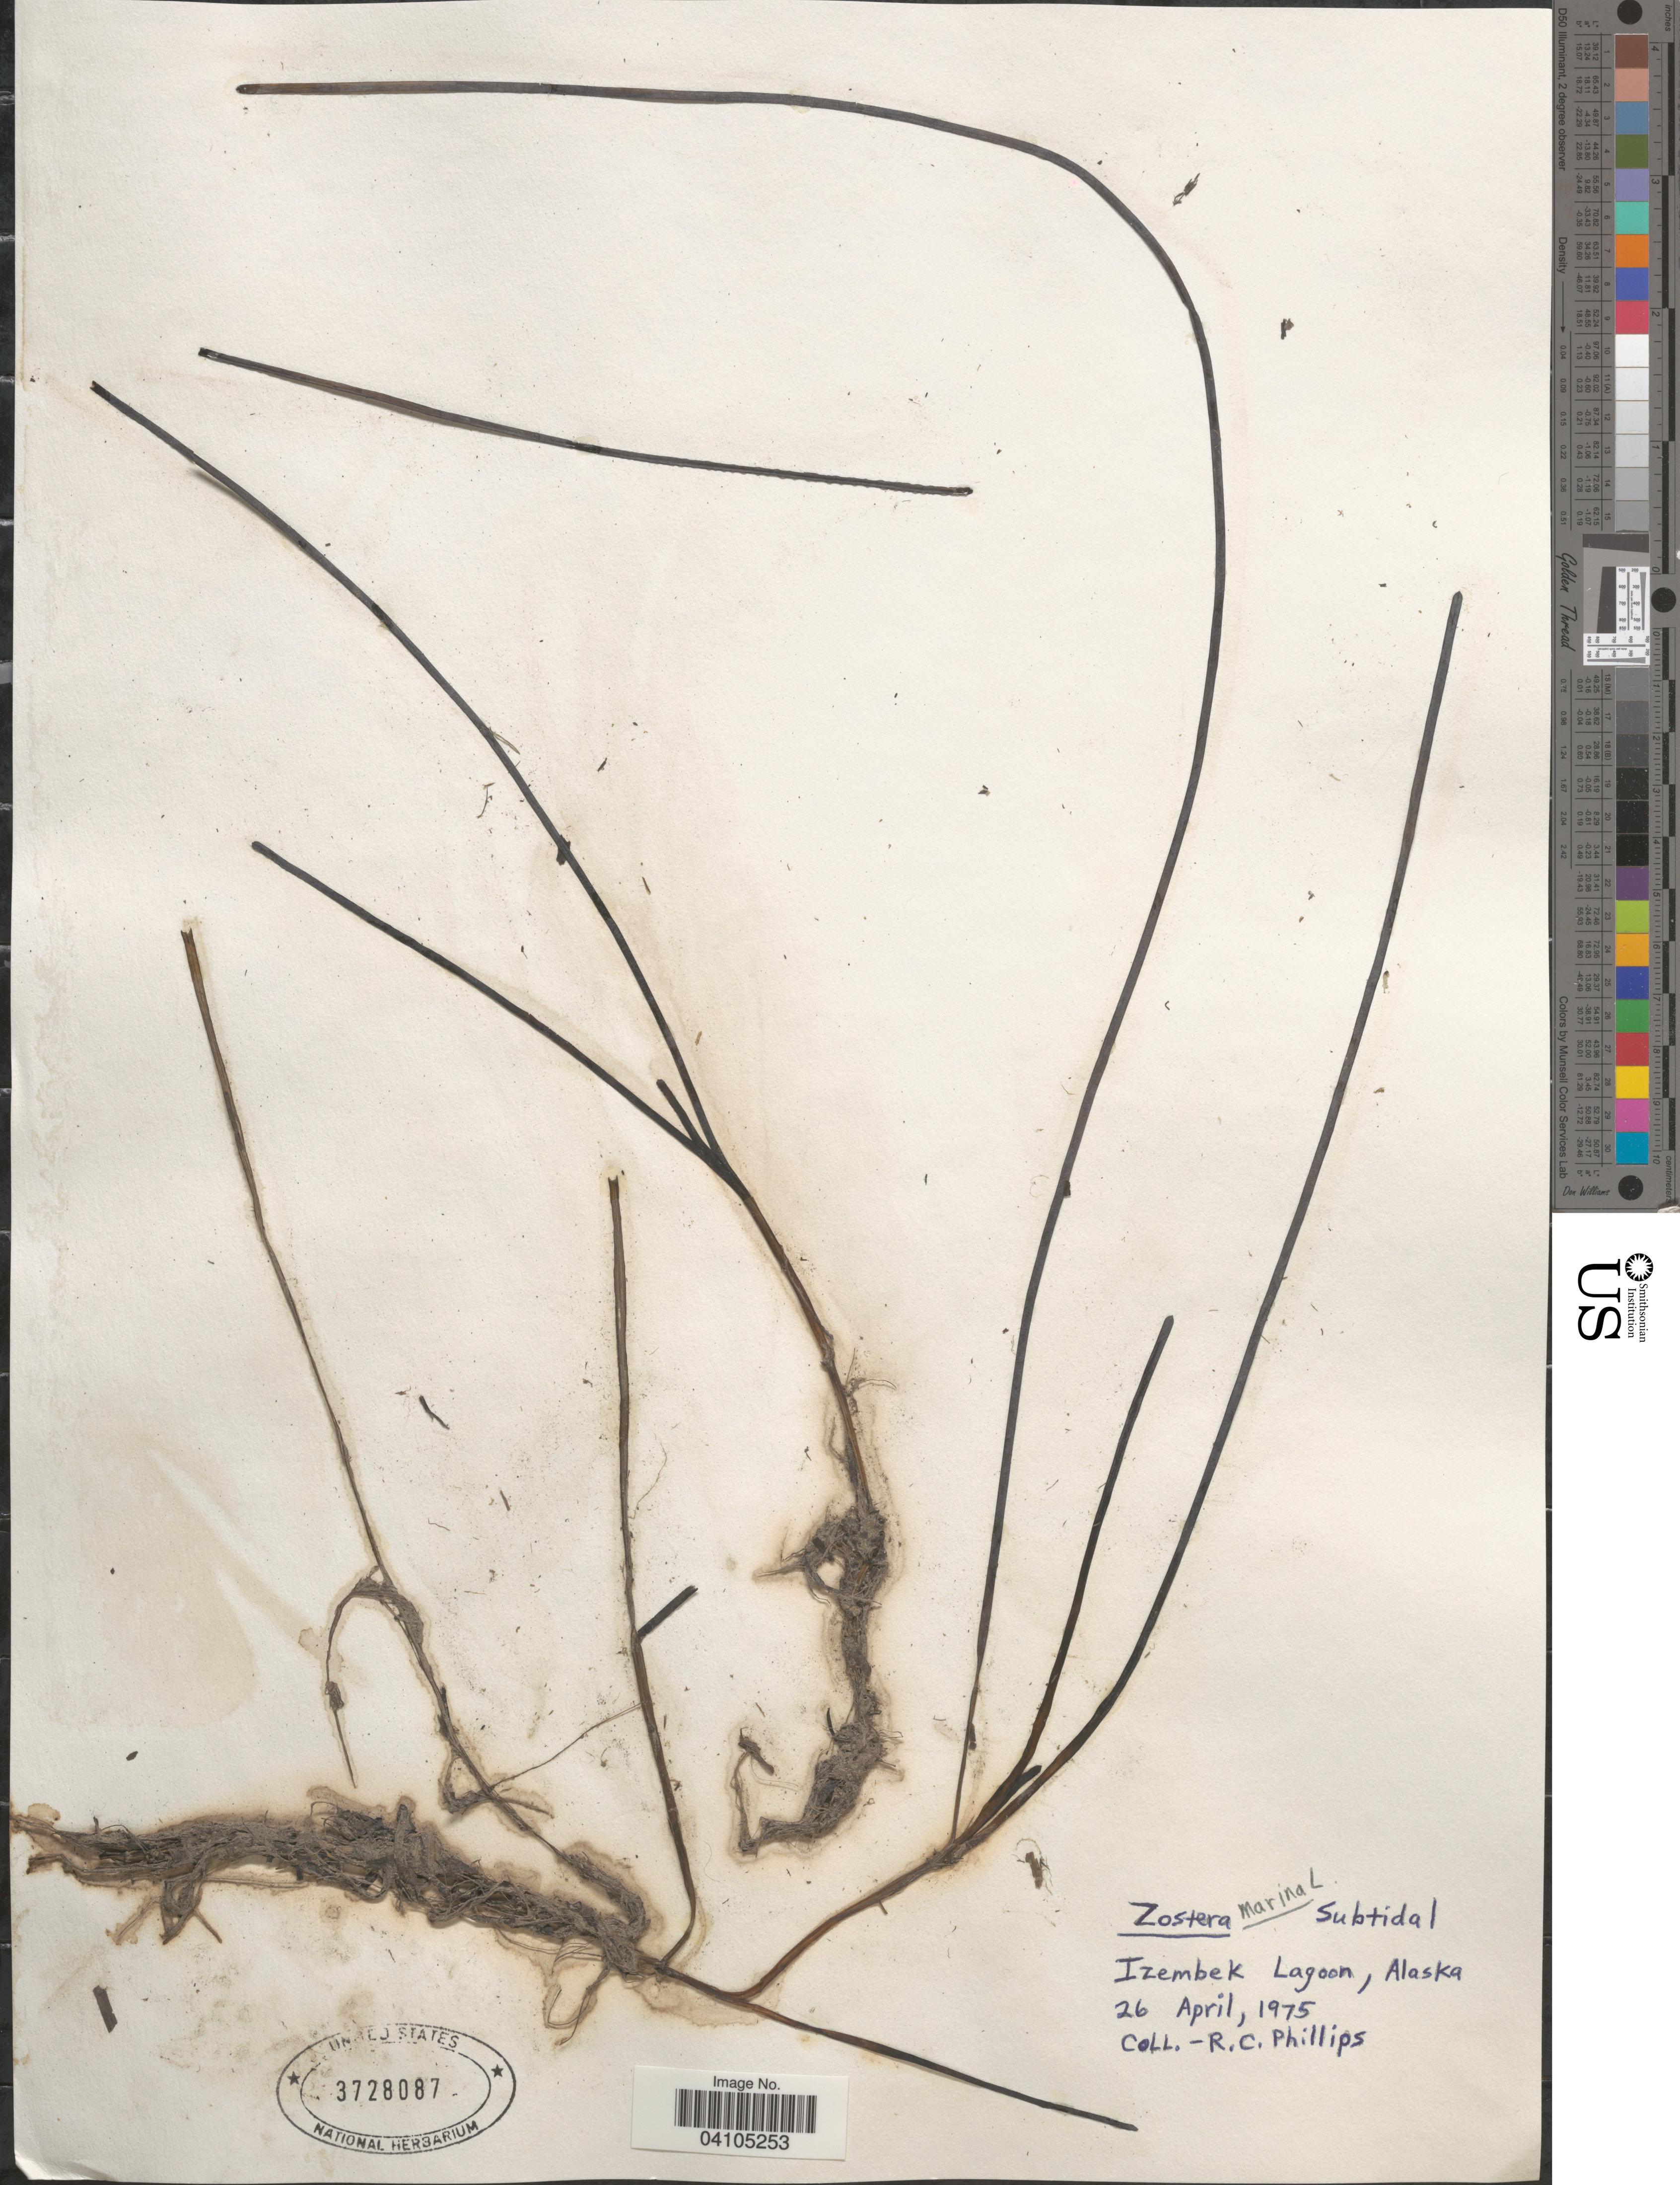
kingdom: Plantae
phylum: Tracheophyta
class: Liliopsida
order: Alismatales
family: Zosteraceae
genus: Zostera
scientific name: Zostera marina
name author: L.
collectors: R. C. Phillips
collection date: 1975-04-26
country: United States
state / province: Alaska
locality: Izembek Lagoon.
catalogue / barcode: US 3728087